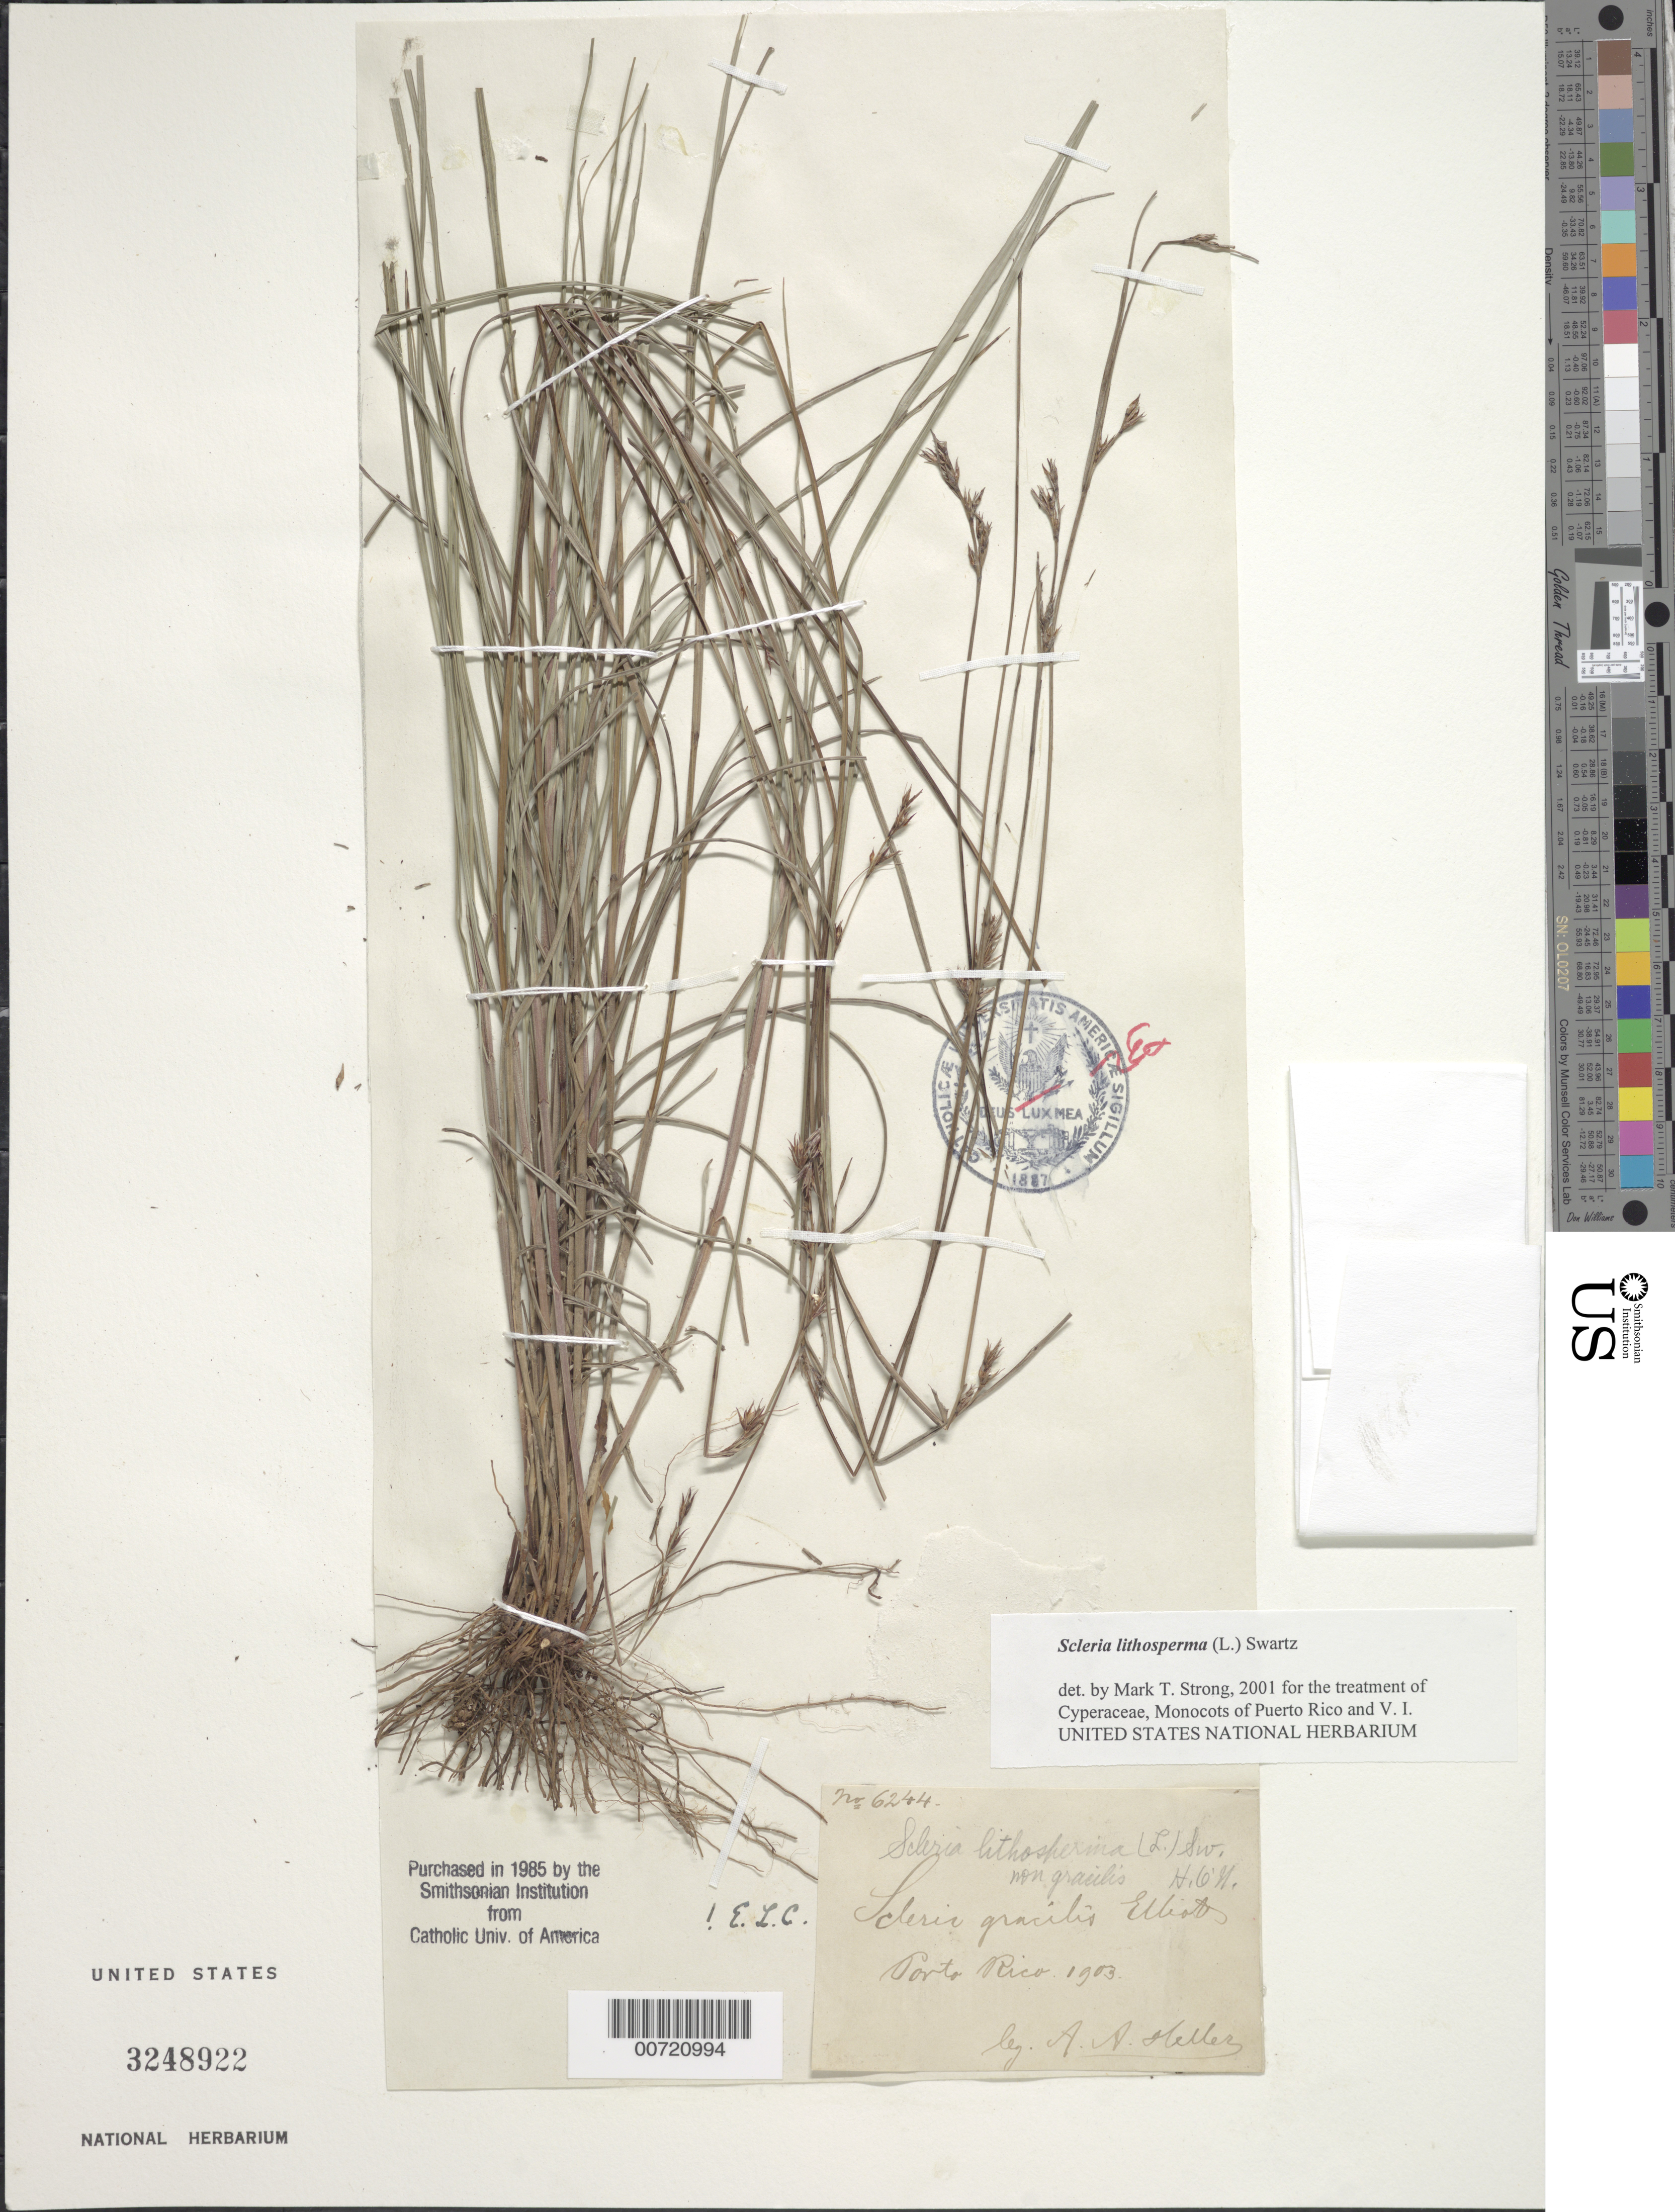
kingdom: Plantae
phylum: Tracheophyta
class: Liliopsida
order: Poales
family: Cyperaceae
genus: Scleria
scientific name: Scleria lithosperma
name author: (L.) Sw.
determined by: Strong, M. T., (US), Smithsonian Institution - National Museum of Natural History (UNITED STATES)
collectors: A. A. Heller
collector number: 6244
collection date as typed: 1903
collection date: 1903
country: Puerto Rico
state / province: Ponce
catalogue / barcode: US 3248922